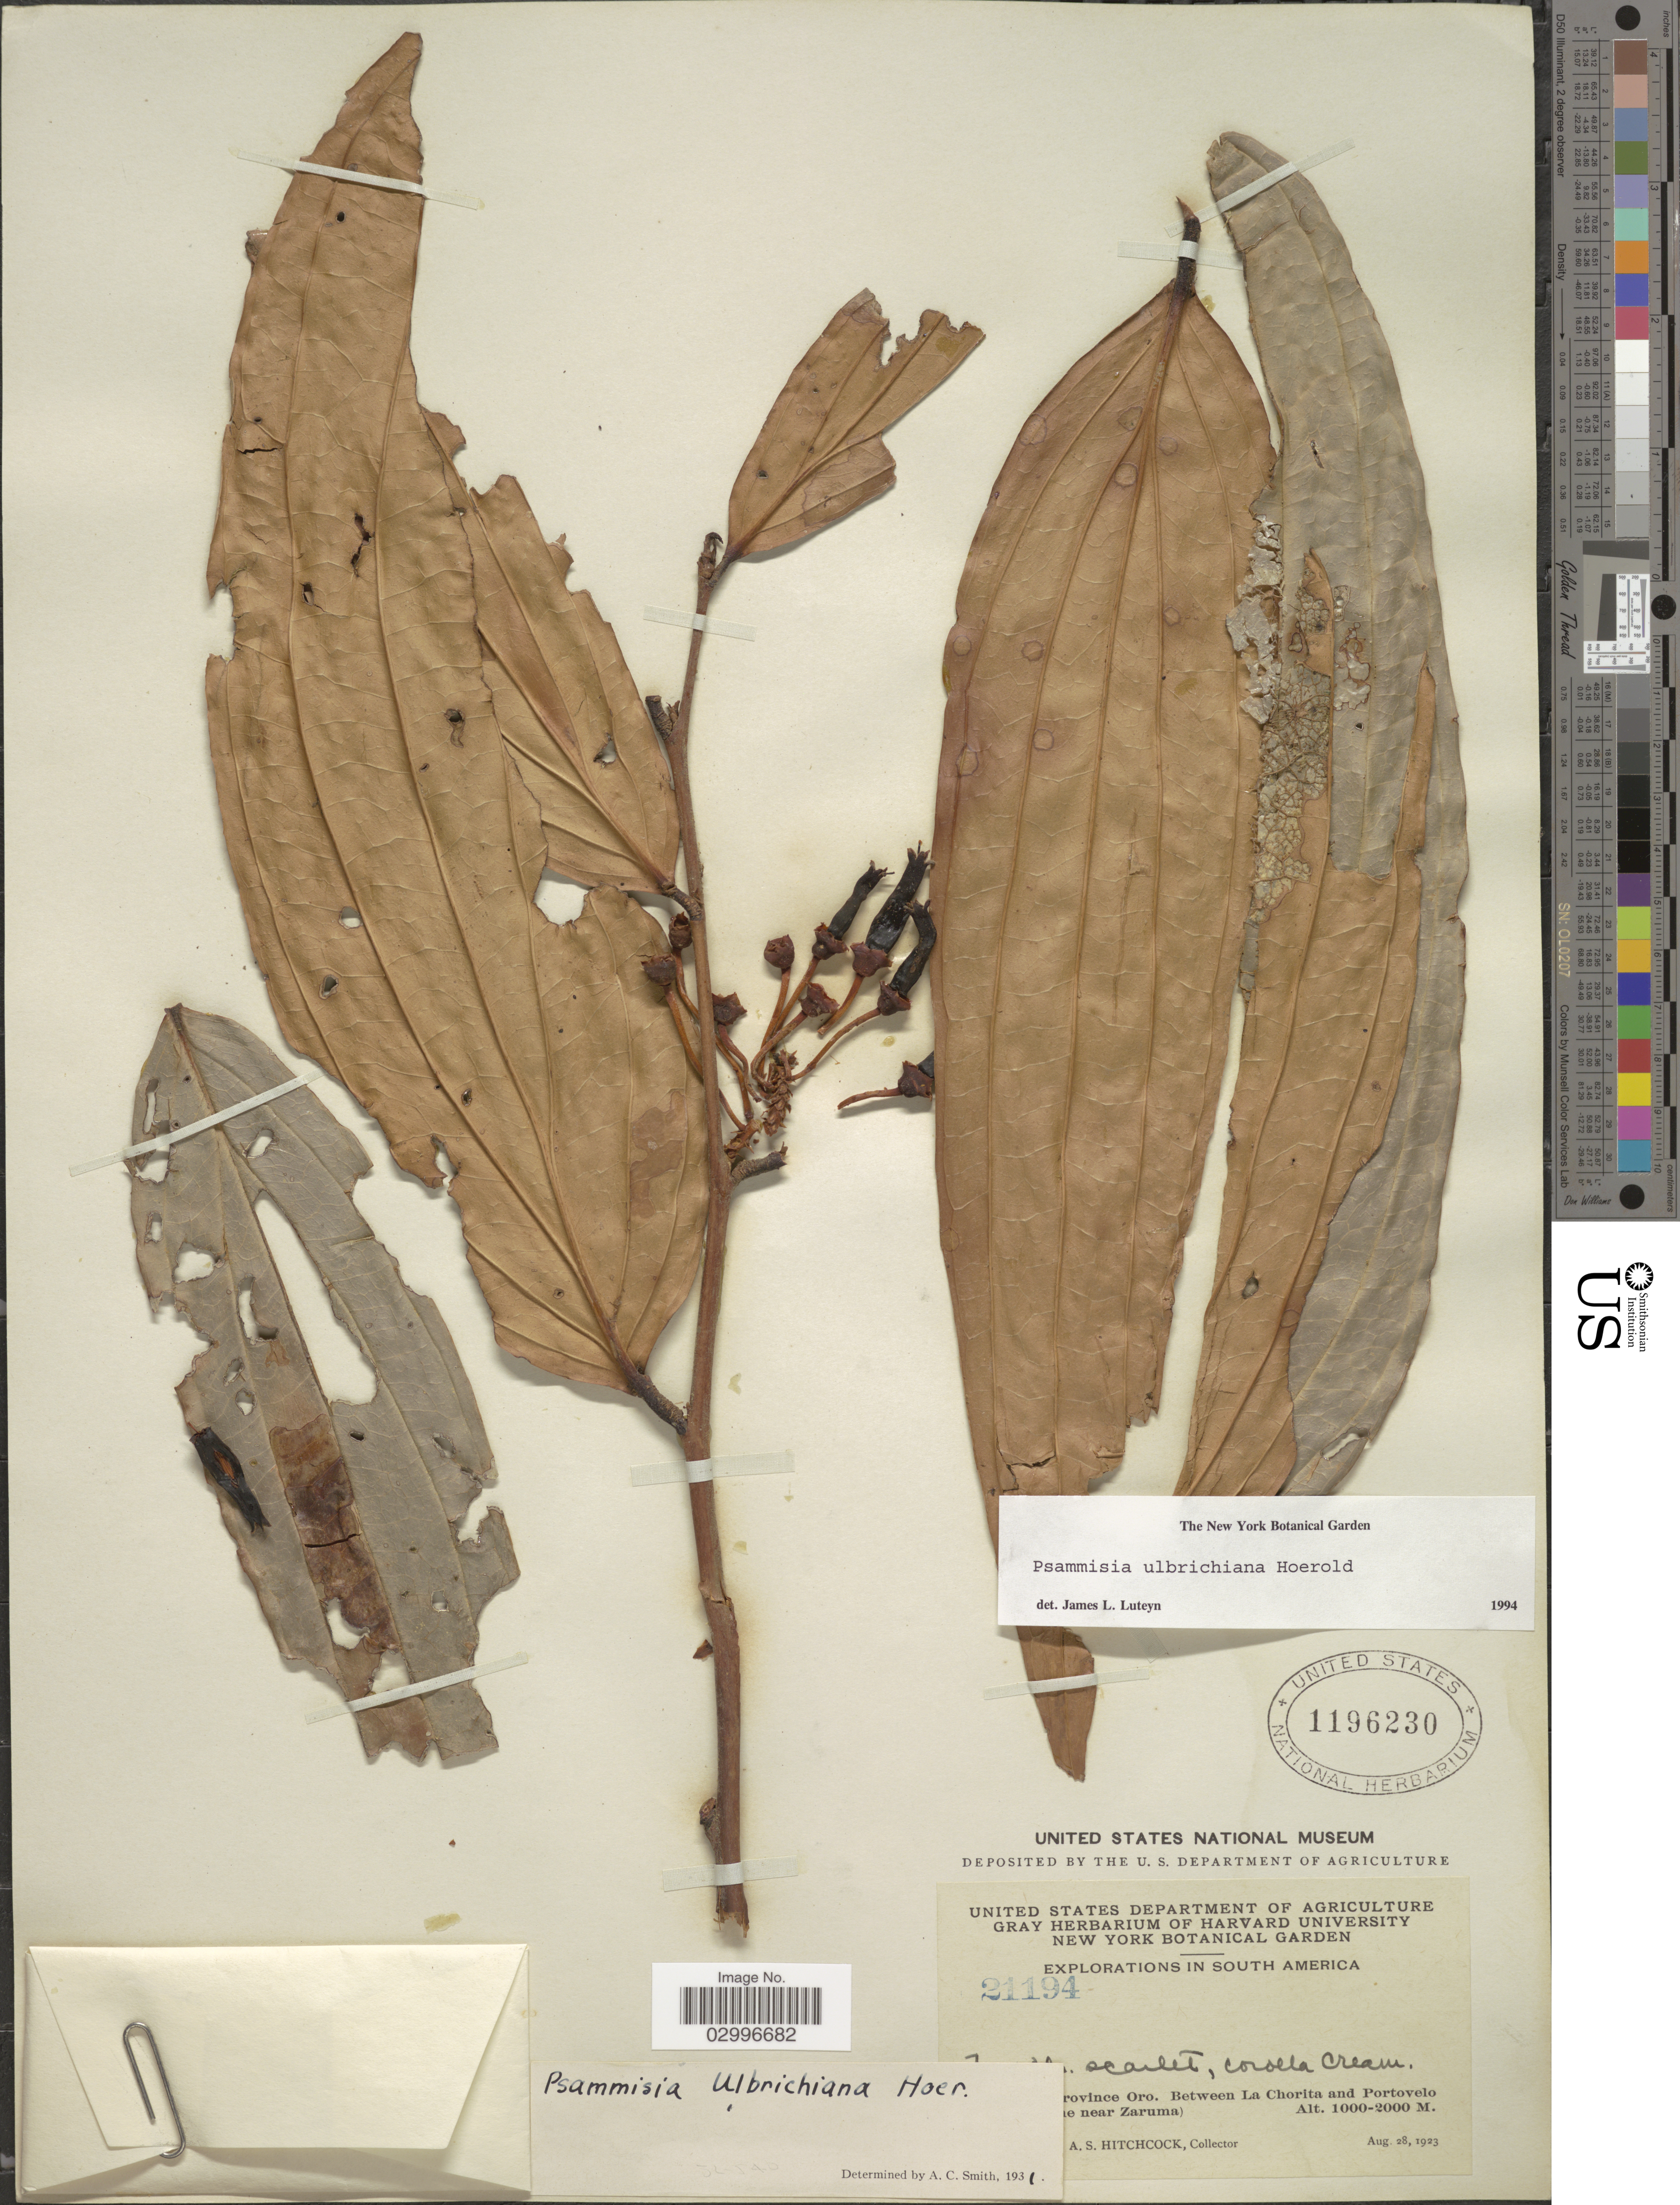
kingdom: Plantae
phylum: Tracheophyta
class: Magnoliopsida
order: Ericales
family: Ericaceae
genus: Psammisia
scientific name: Psammisia ulbrichiana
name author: Hoerold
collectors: A. S. Hitchcock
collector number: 21194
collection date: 1923-08-28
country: Ecuador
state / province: El Oro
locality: Province Oro. Between La Chorita and Portovelo [illegible text] near Zaruma).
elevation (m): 1000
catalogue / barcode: US 1196230